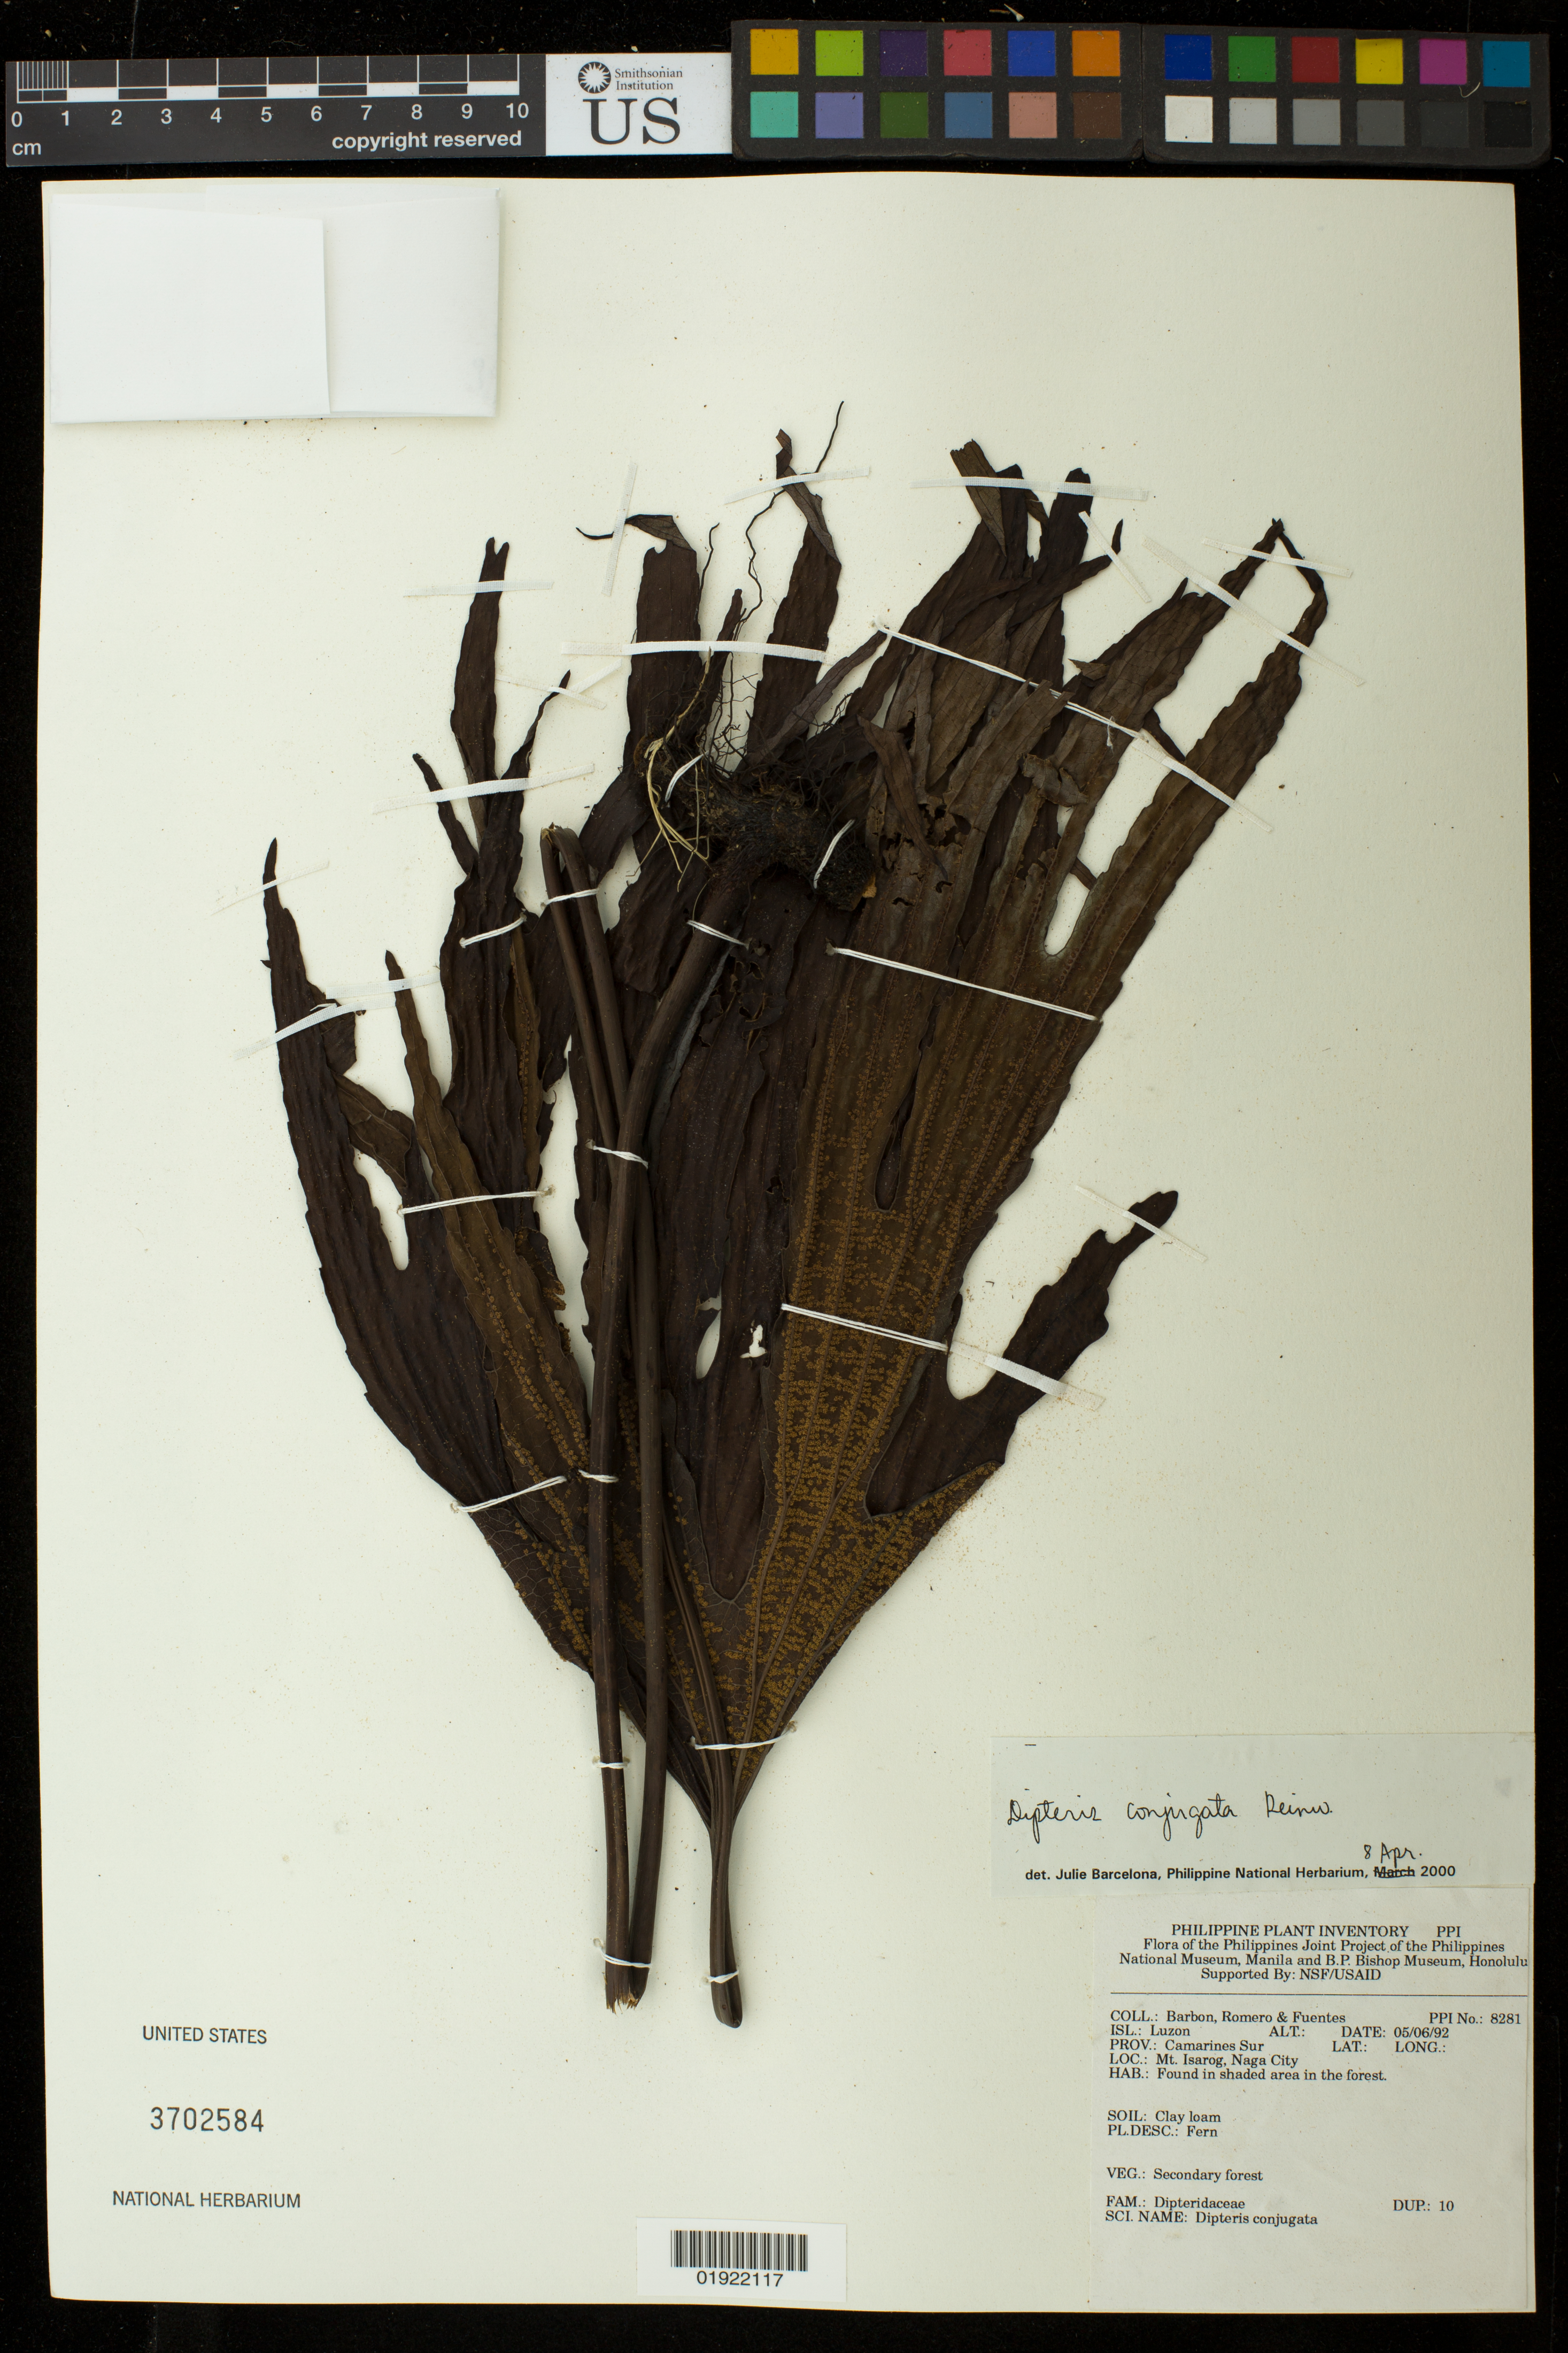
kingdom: Plantae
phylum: Tracheophyta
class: Polypodiopsida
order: Gleicheniales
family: Dipteridaceae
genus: Dipteris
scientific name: Dipteris conjugata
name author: Reinw.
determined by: Barcelona, Julie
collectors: E. Barbon, -. Romero & -. Fuentes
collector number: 8281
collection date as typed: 05/06/92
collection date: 1992-06-05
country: Philippines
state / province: Bicol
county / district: Camarines Sur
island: Luzon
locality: Mt. Isarog, Naga City, found in shaded area in the forest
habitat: soil: clay loam, secondary forest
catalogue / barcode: US 3702584